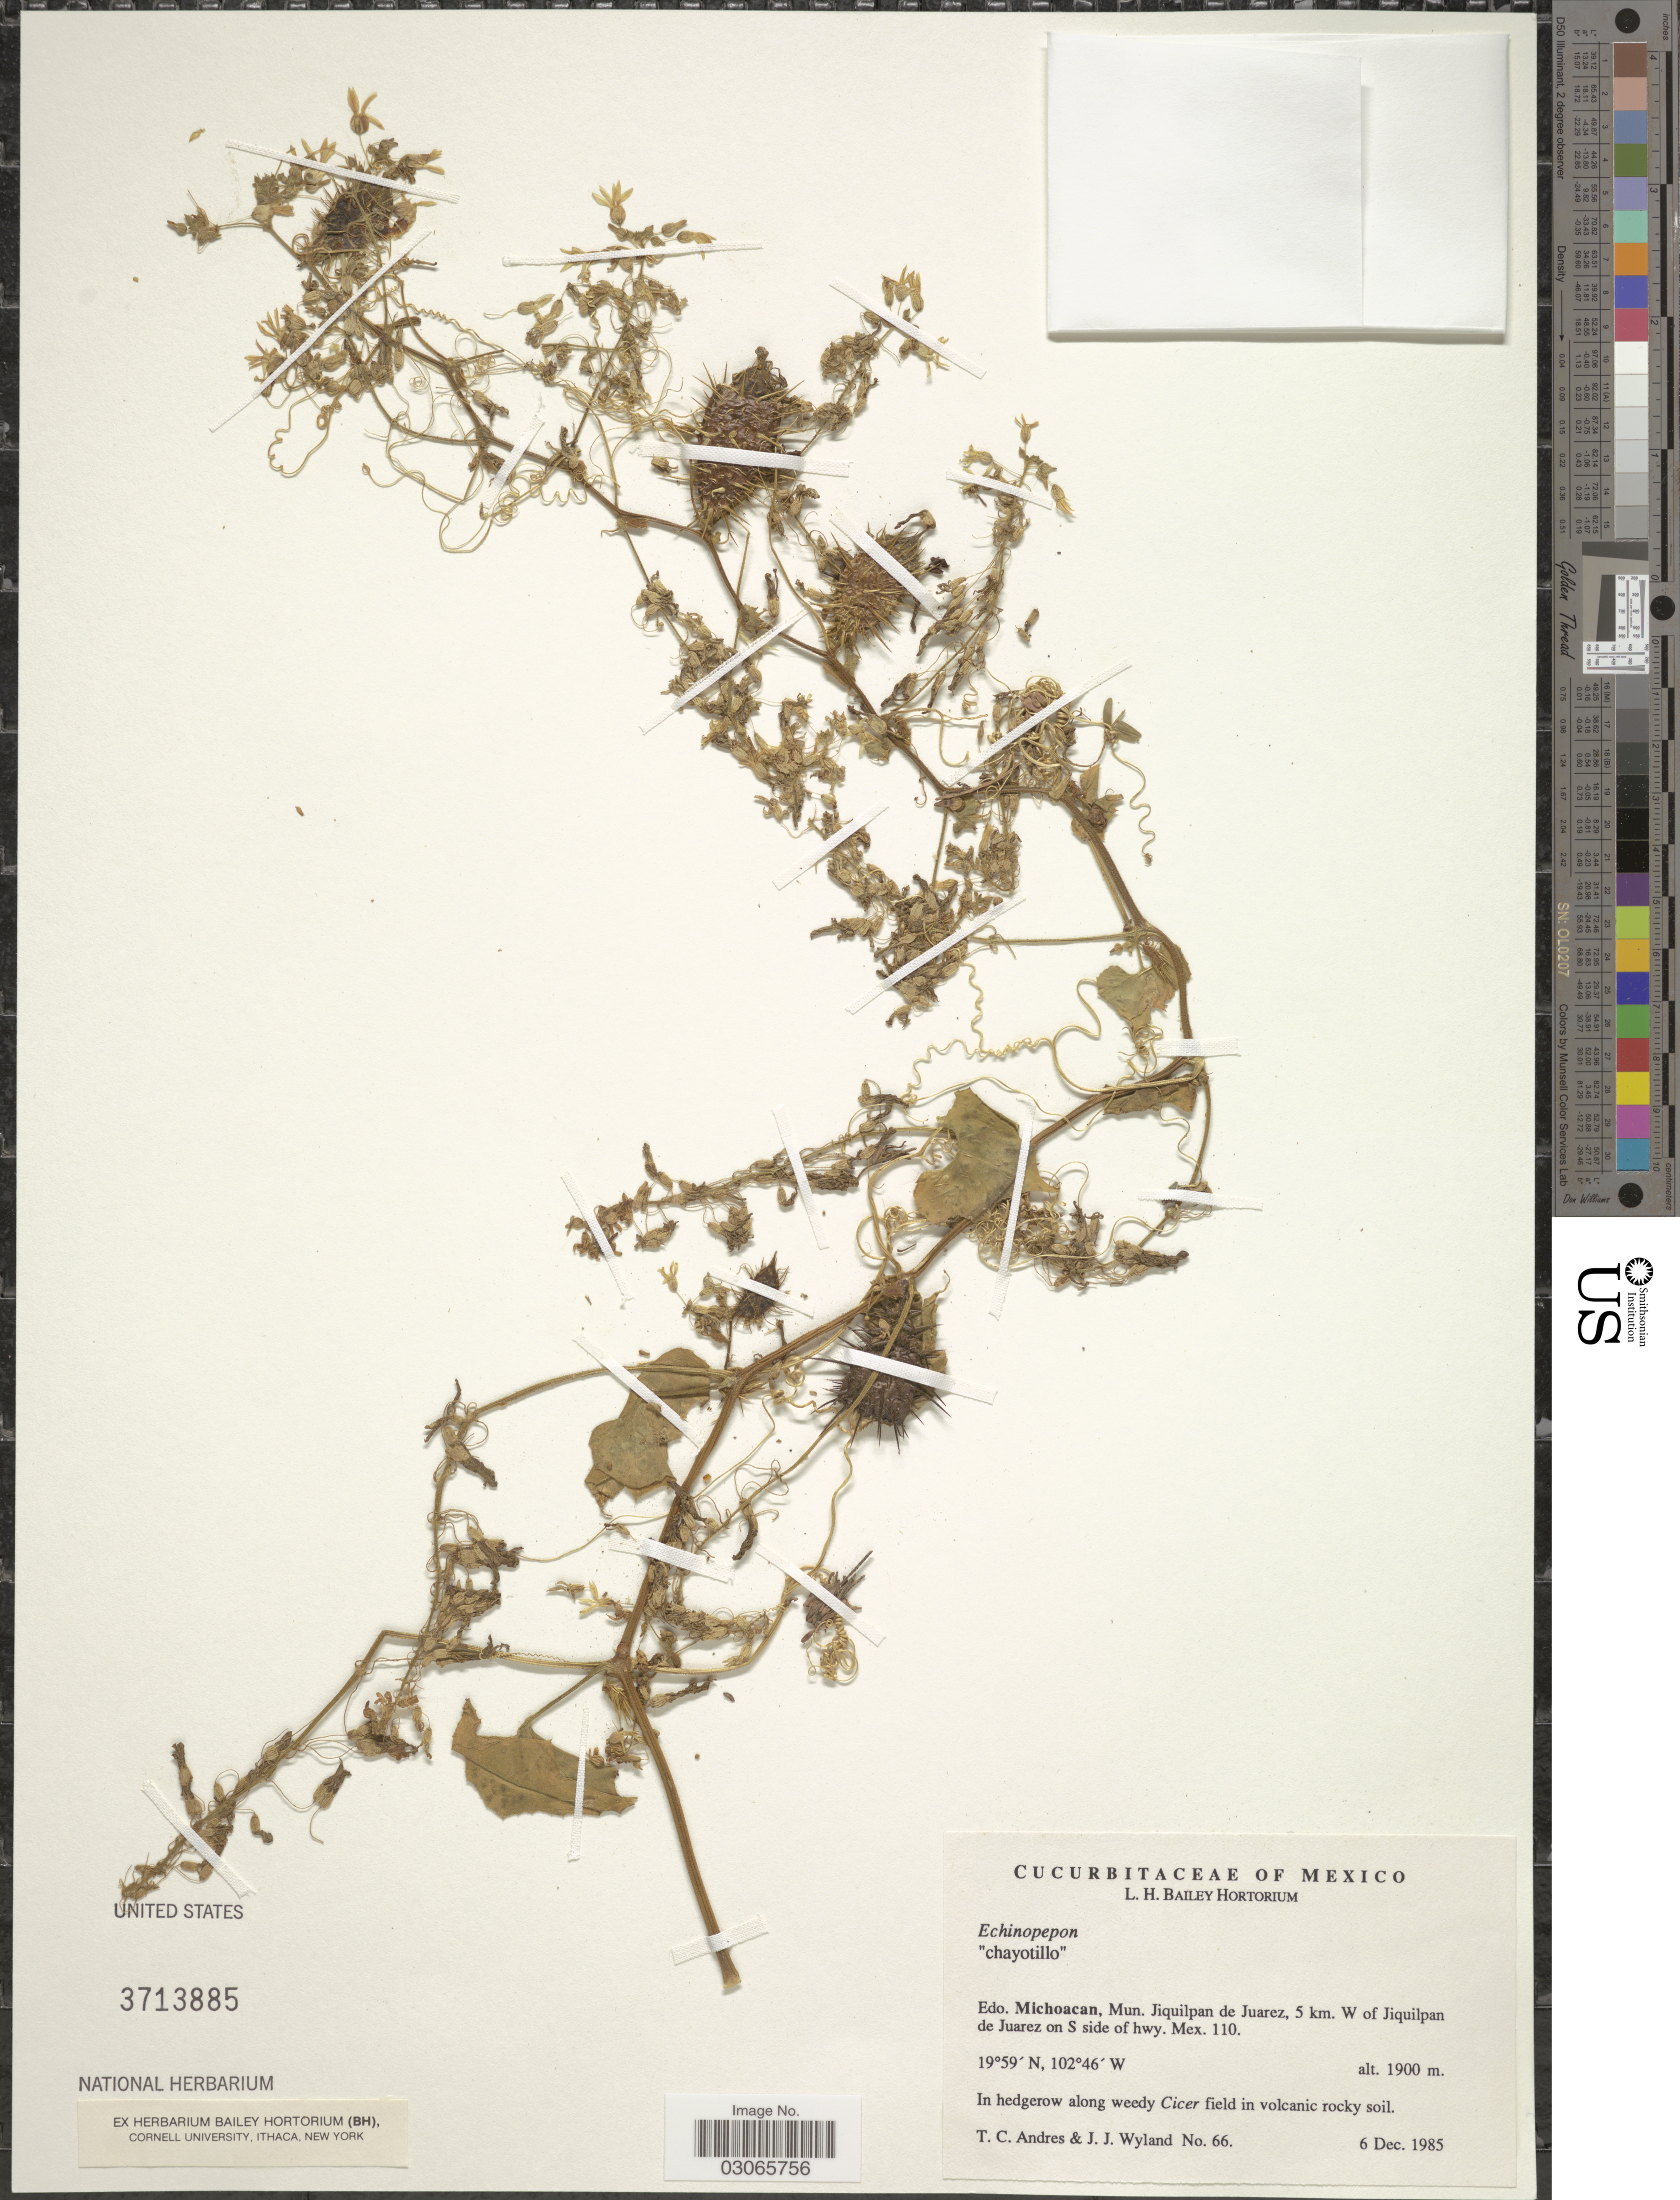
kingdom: Plantae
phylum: Tracheophyta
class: Magnoliopsida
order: Cucurbitales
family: Cucurbitaceae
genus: Echinopepon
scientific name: Echinopepon sp.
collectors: T. C. Andres & J. J. Wyland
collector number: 66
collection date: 1985-12-06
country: Mexico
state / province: Michoacán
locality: Edo. Michoacan, Mun. Jiquilpan de Juarez, 5 km. W of Jiquilpan de Juarez on S side of hwy. Mex. 110.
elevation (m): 1900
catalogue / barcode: US 3713885